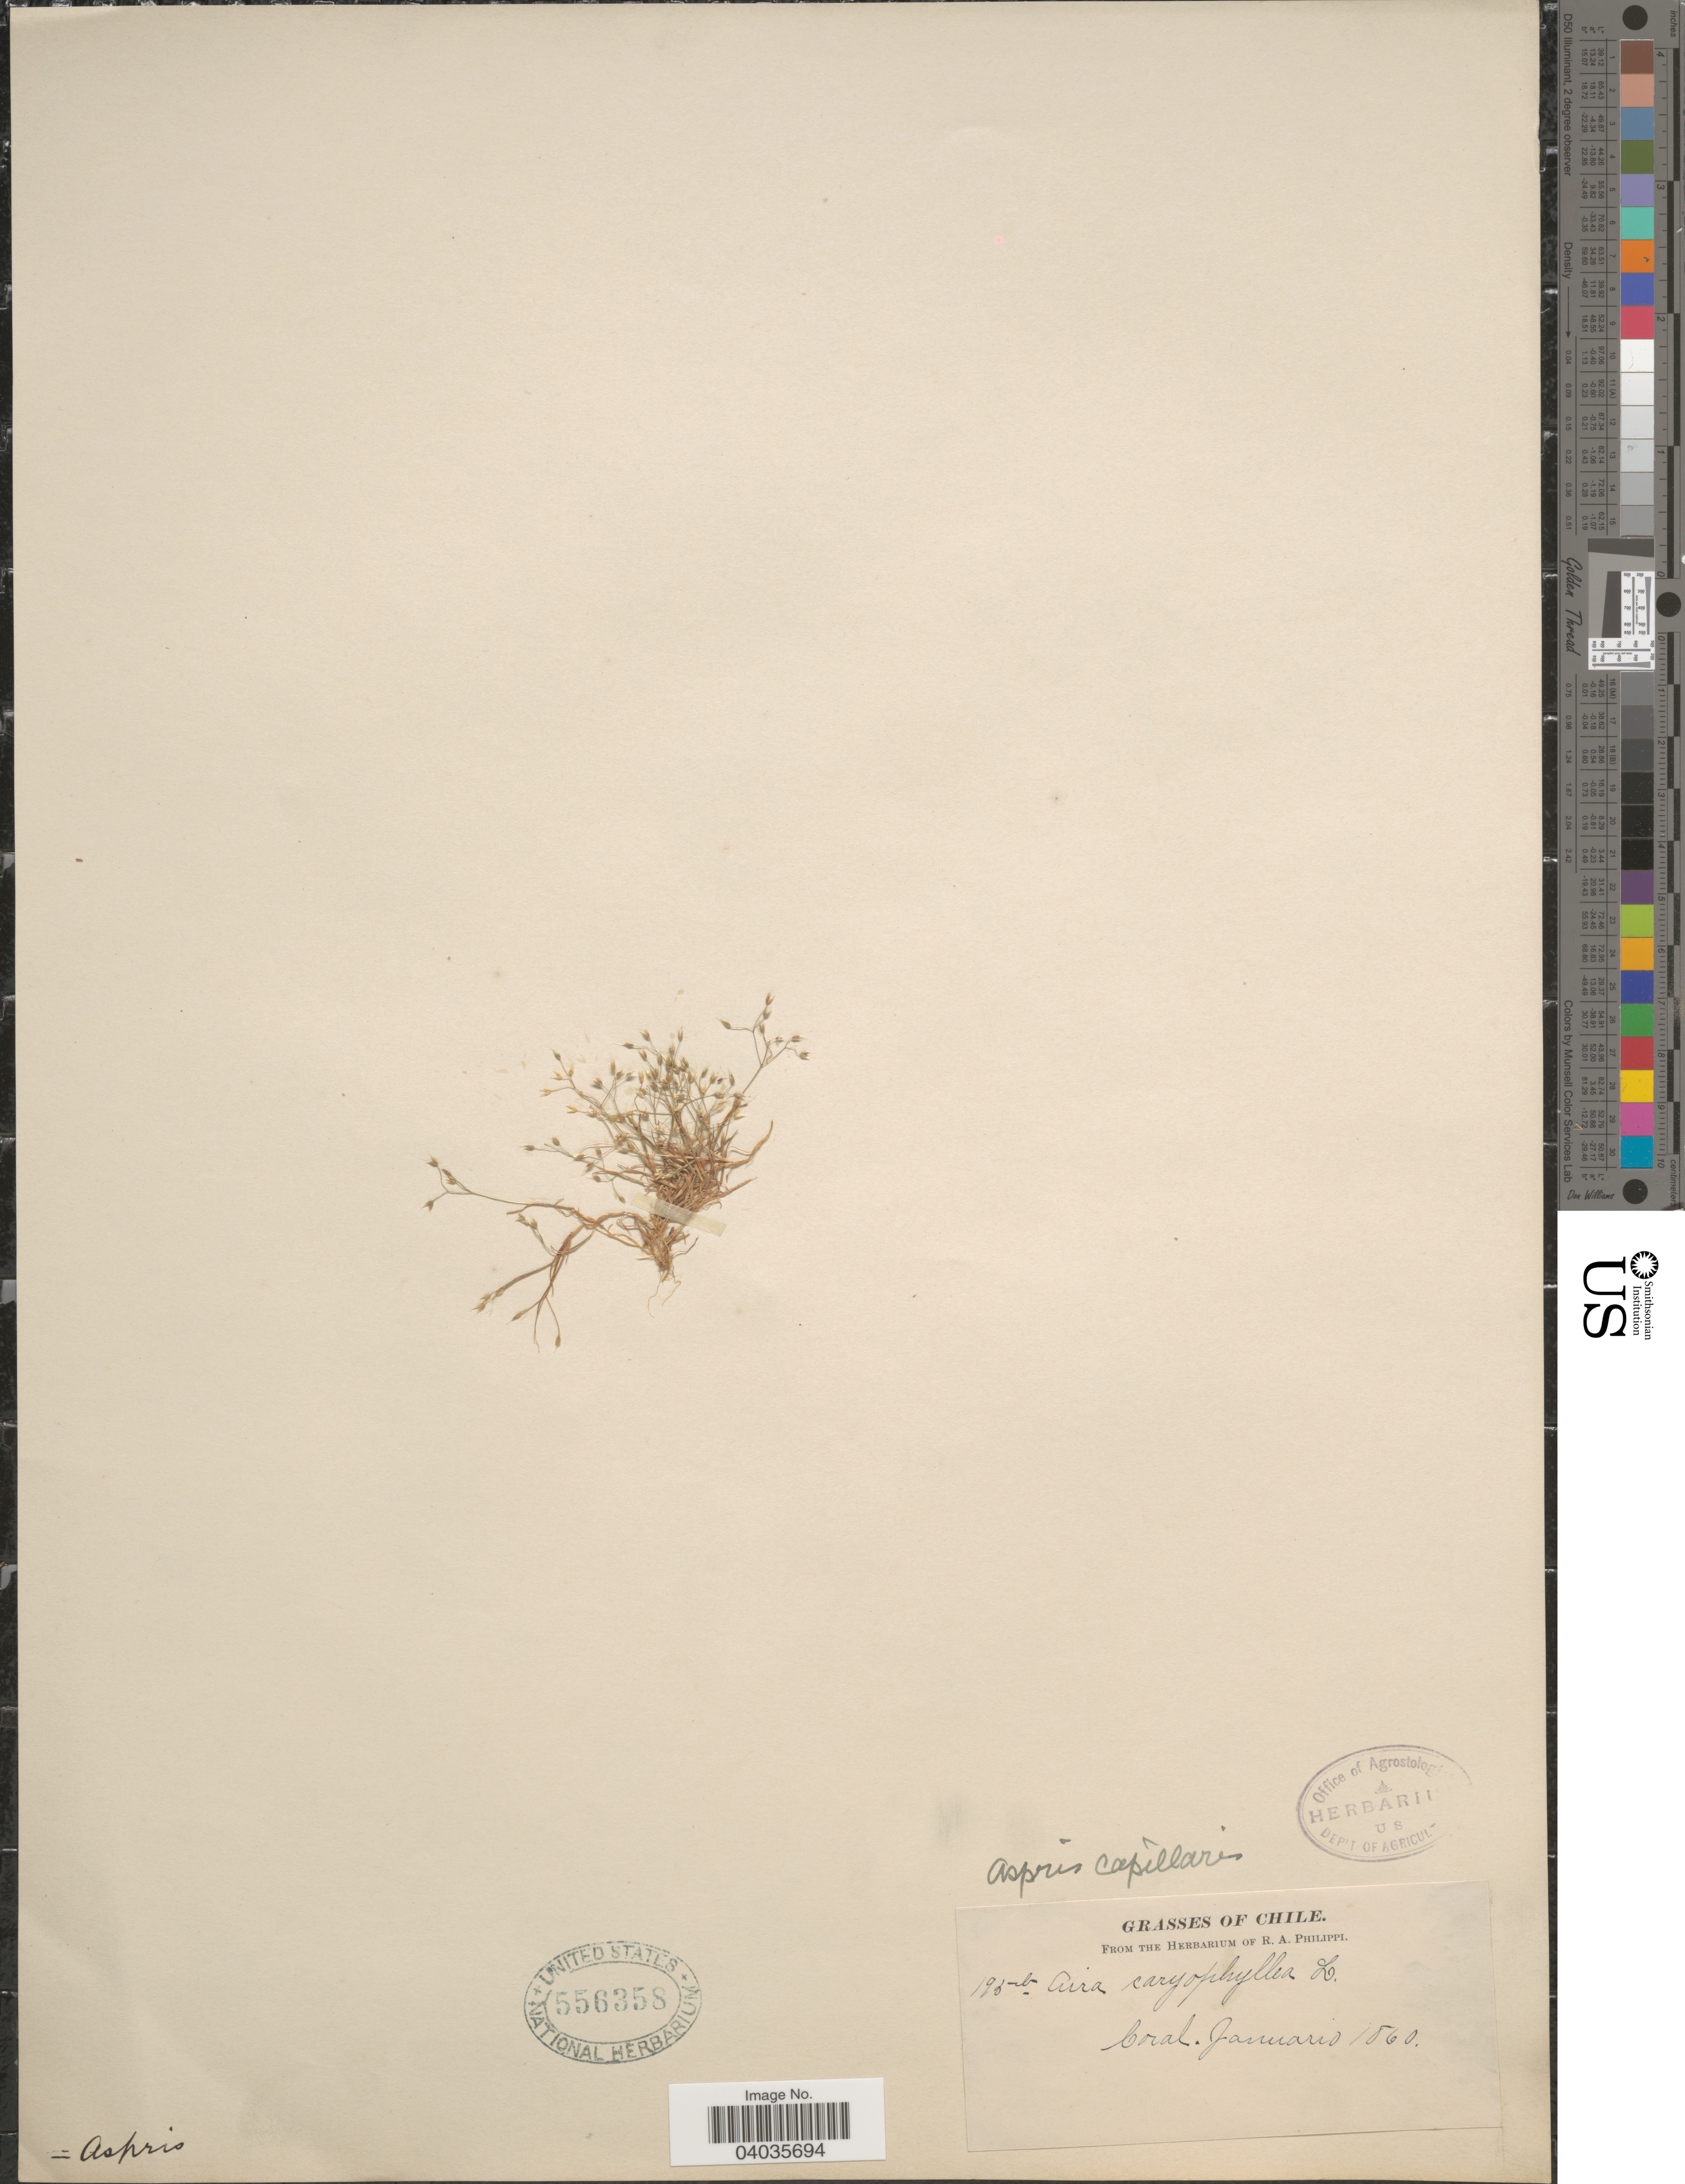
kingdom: Plantae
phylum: Tracheophyta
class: Liliopsida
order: Poales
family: Poaceae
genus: Aira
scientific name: Aira caryophyllea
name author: L.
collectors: R. A. Philippi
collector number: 193b*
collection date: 1860-01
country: Chile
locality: Coral.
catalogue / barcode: US 556358